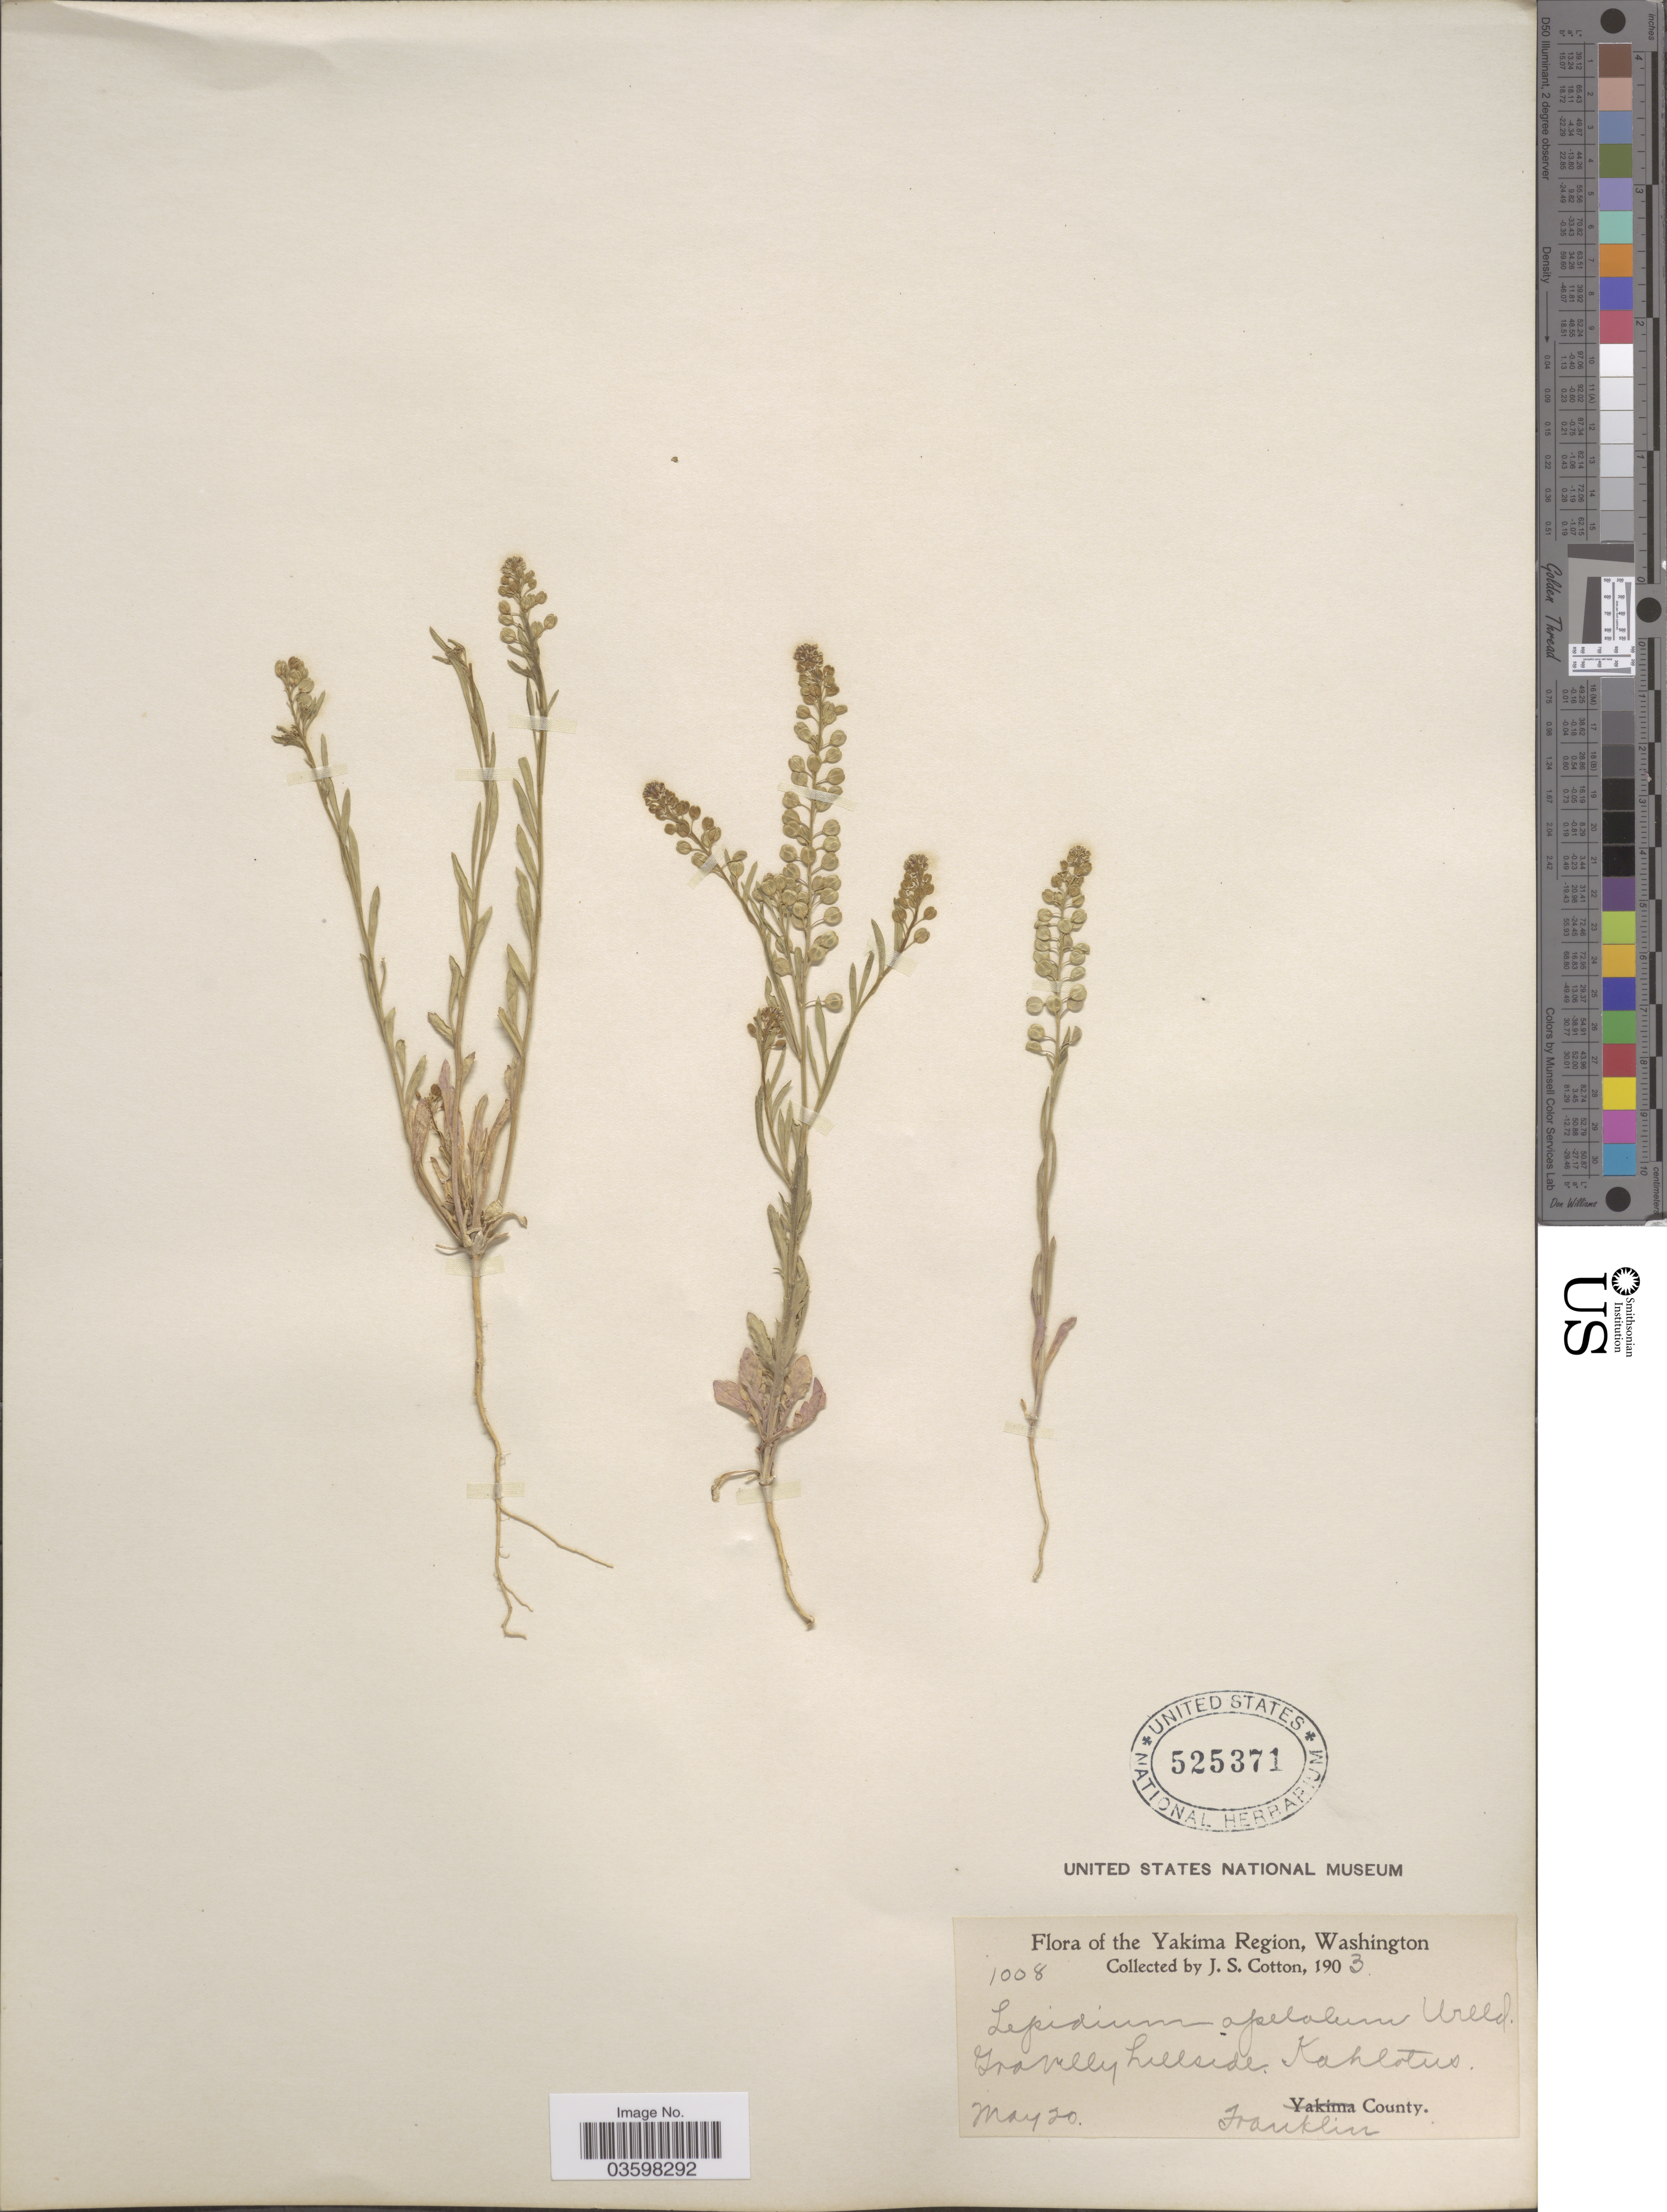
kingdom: Plantae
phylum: Tracheophyta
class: Magnoliopsida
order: Brassicales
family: Brassicaceae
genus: Lepidium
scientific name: Lepidium densiflorum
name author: Schrad.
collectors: J. S. Cotton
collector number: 1008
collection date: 1903-05-20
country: United States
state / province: Washington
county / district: Franklin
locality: The Yakima Region. Gravelly hillside, Kahlotus. Franklin County.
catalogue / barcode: US 525371